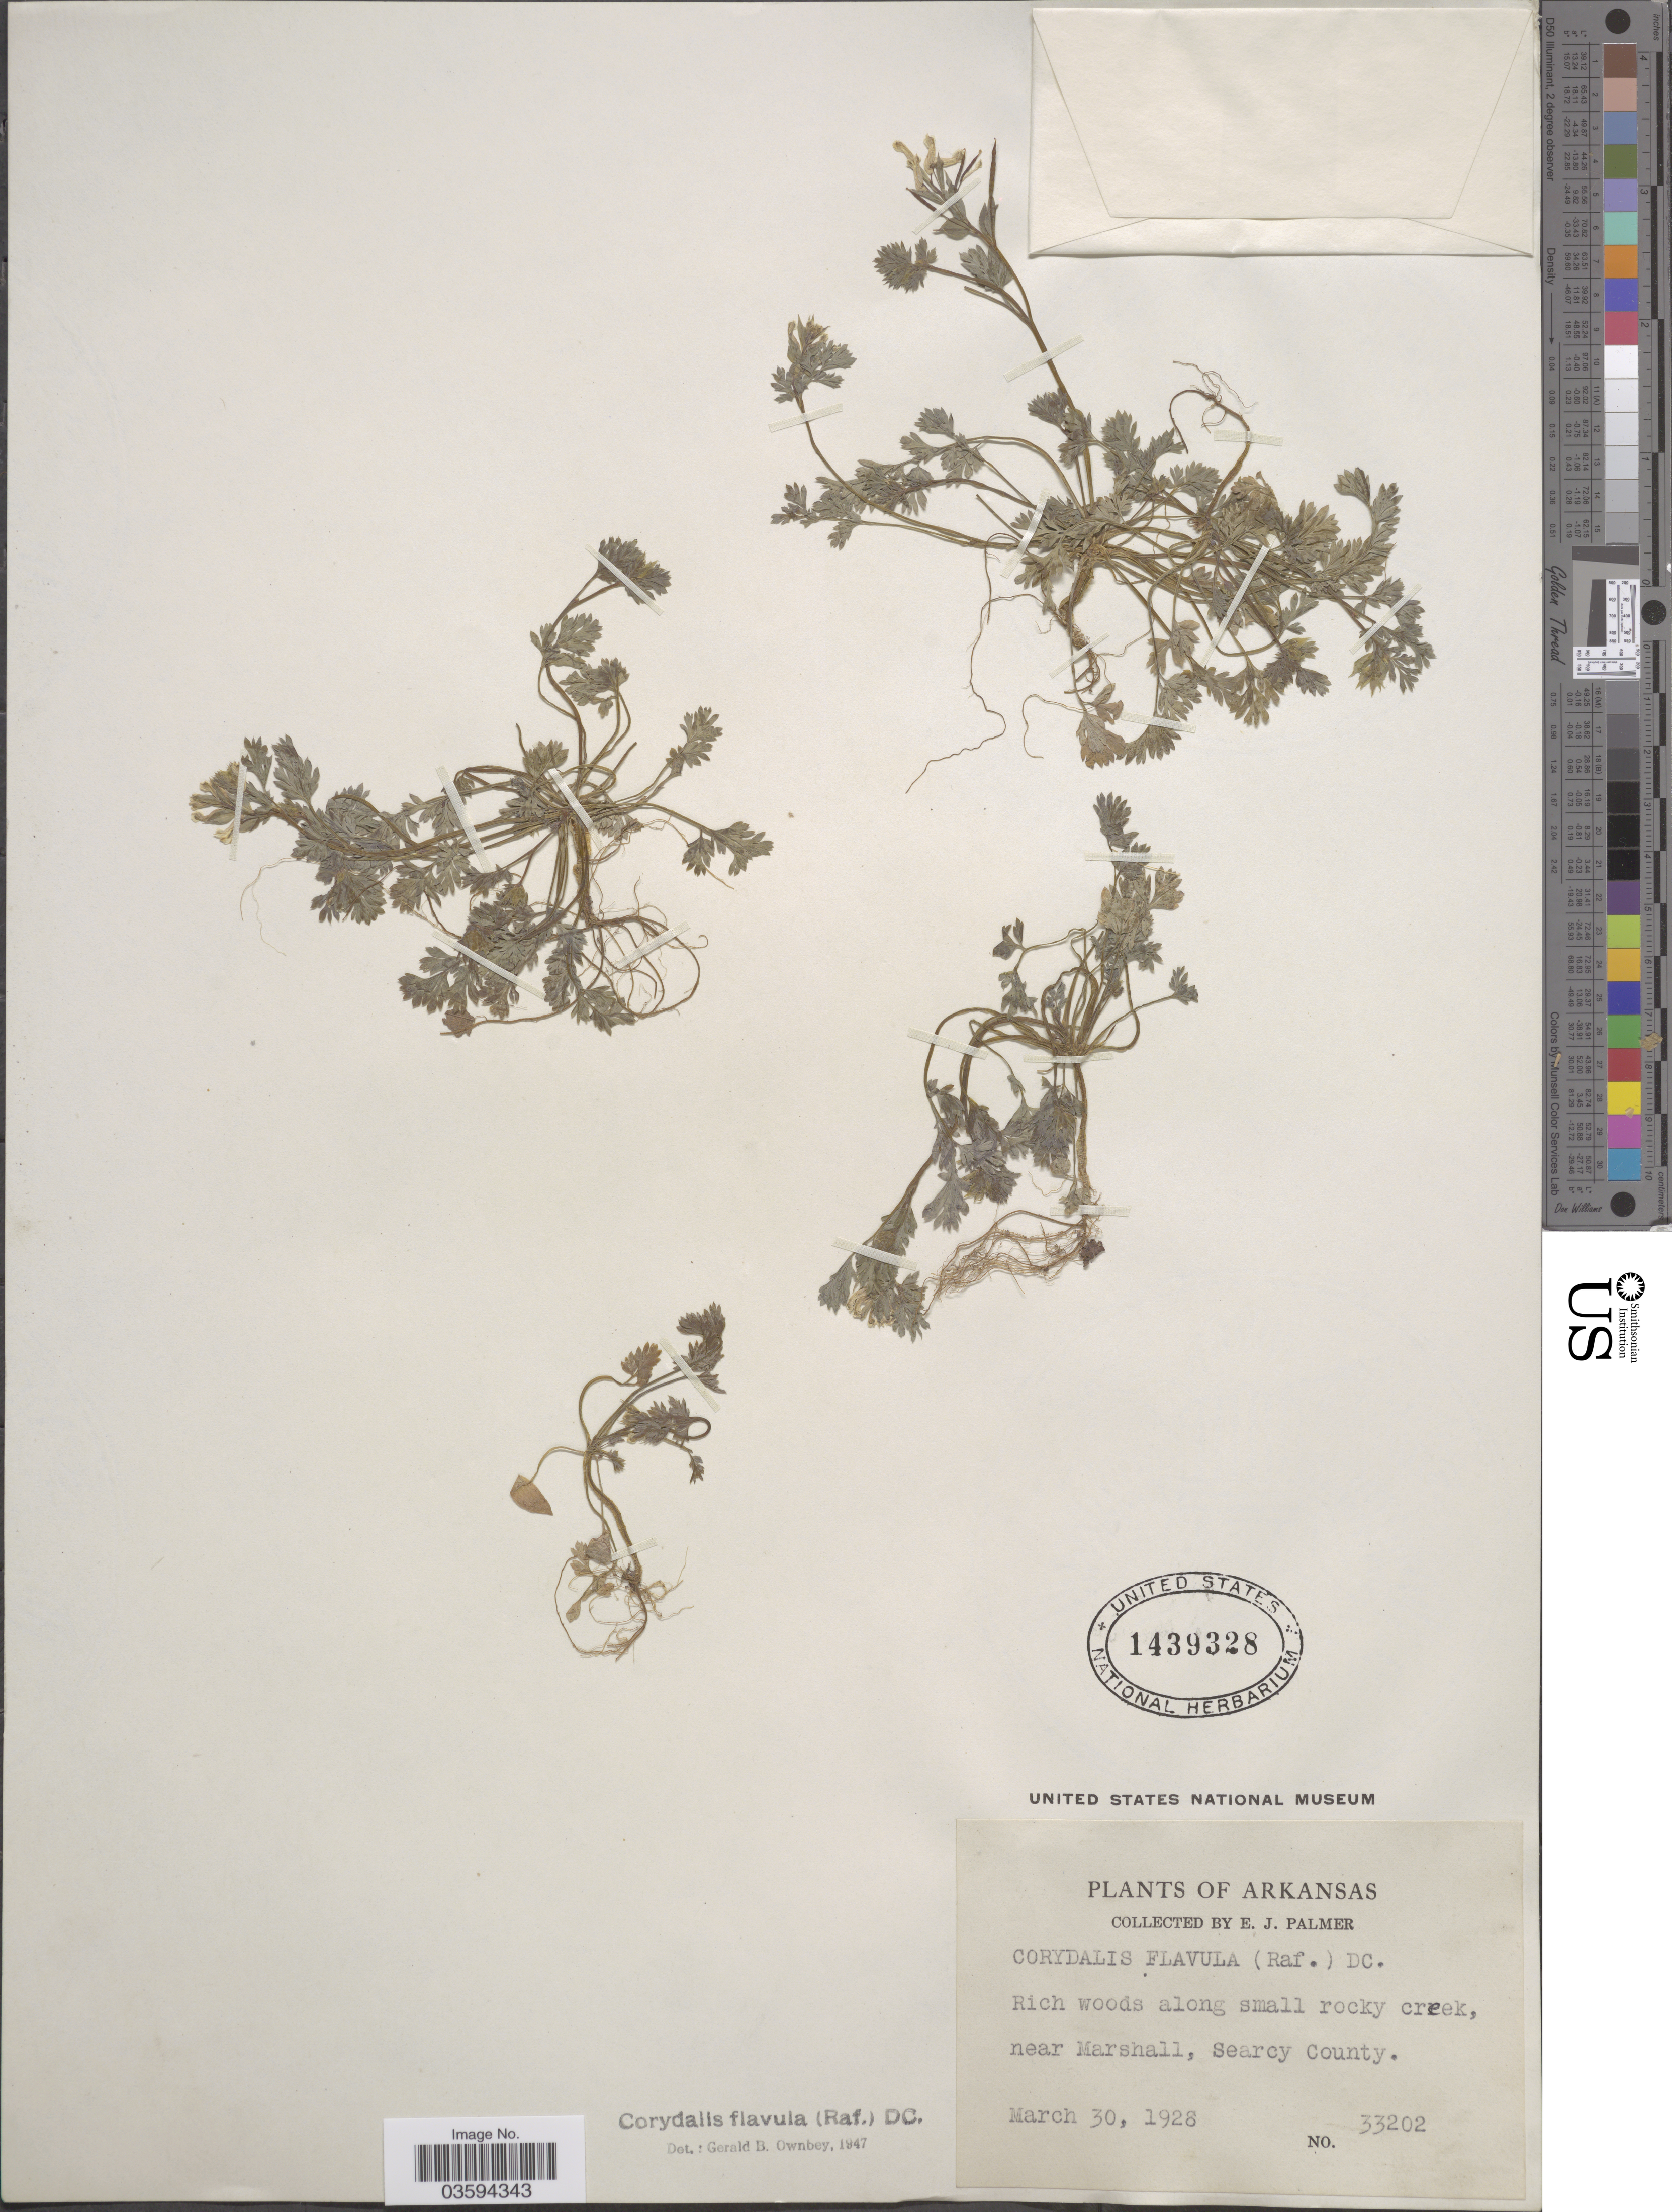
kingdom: Plantae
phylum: Tracheophyta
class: Magnoliopsida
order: Ranunculales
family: Papaveraceae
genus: Corydalis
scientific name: Corydalis flavula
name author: (Raf.) DC.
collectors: E. J. Palmer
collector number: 33202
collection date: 1928-03-30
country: United States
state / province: Arkansas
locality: Rich woods along small rocky creek, near Marshall, Searcy County.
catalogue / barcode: US 1439328